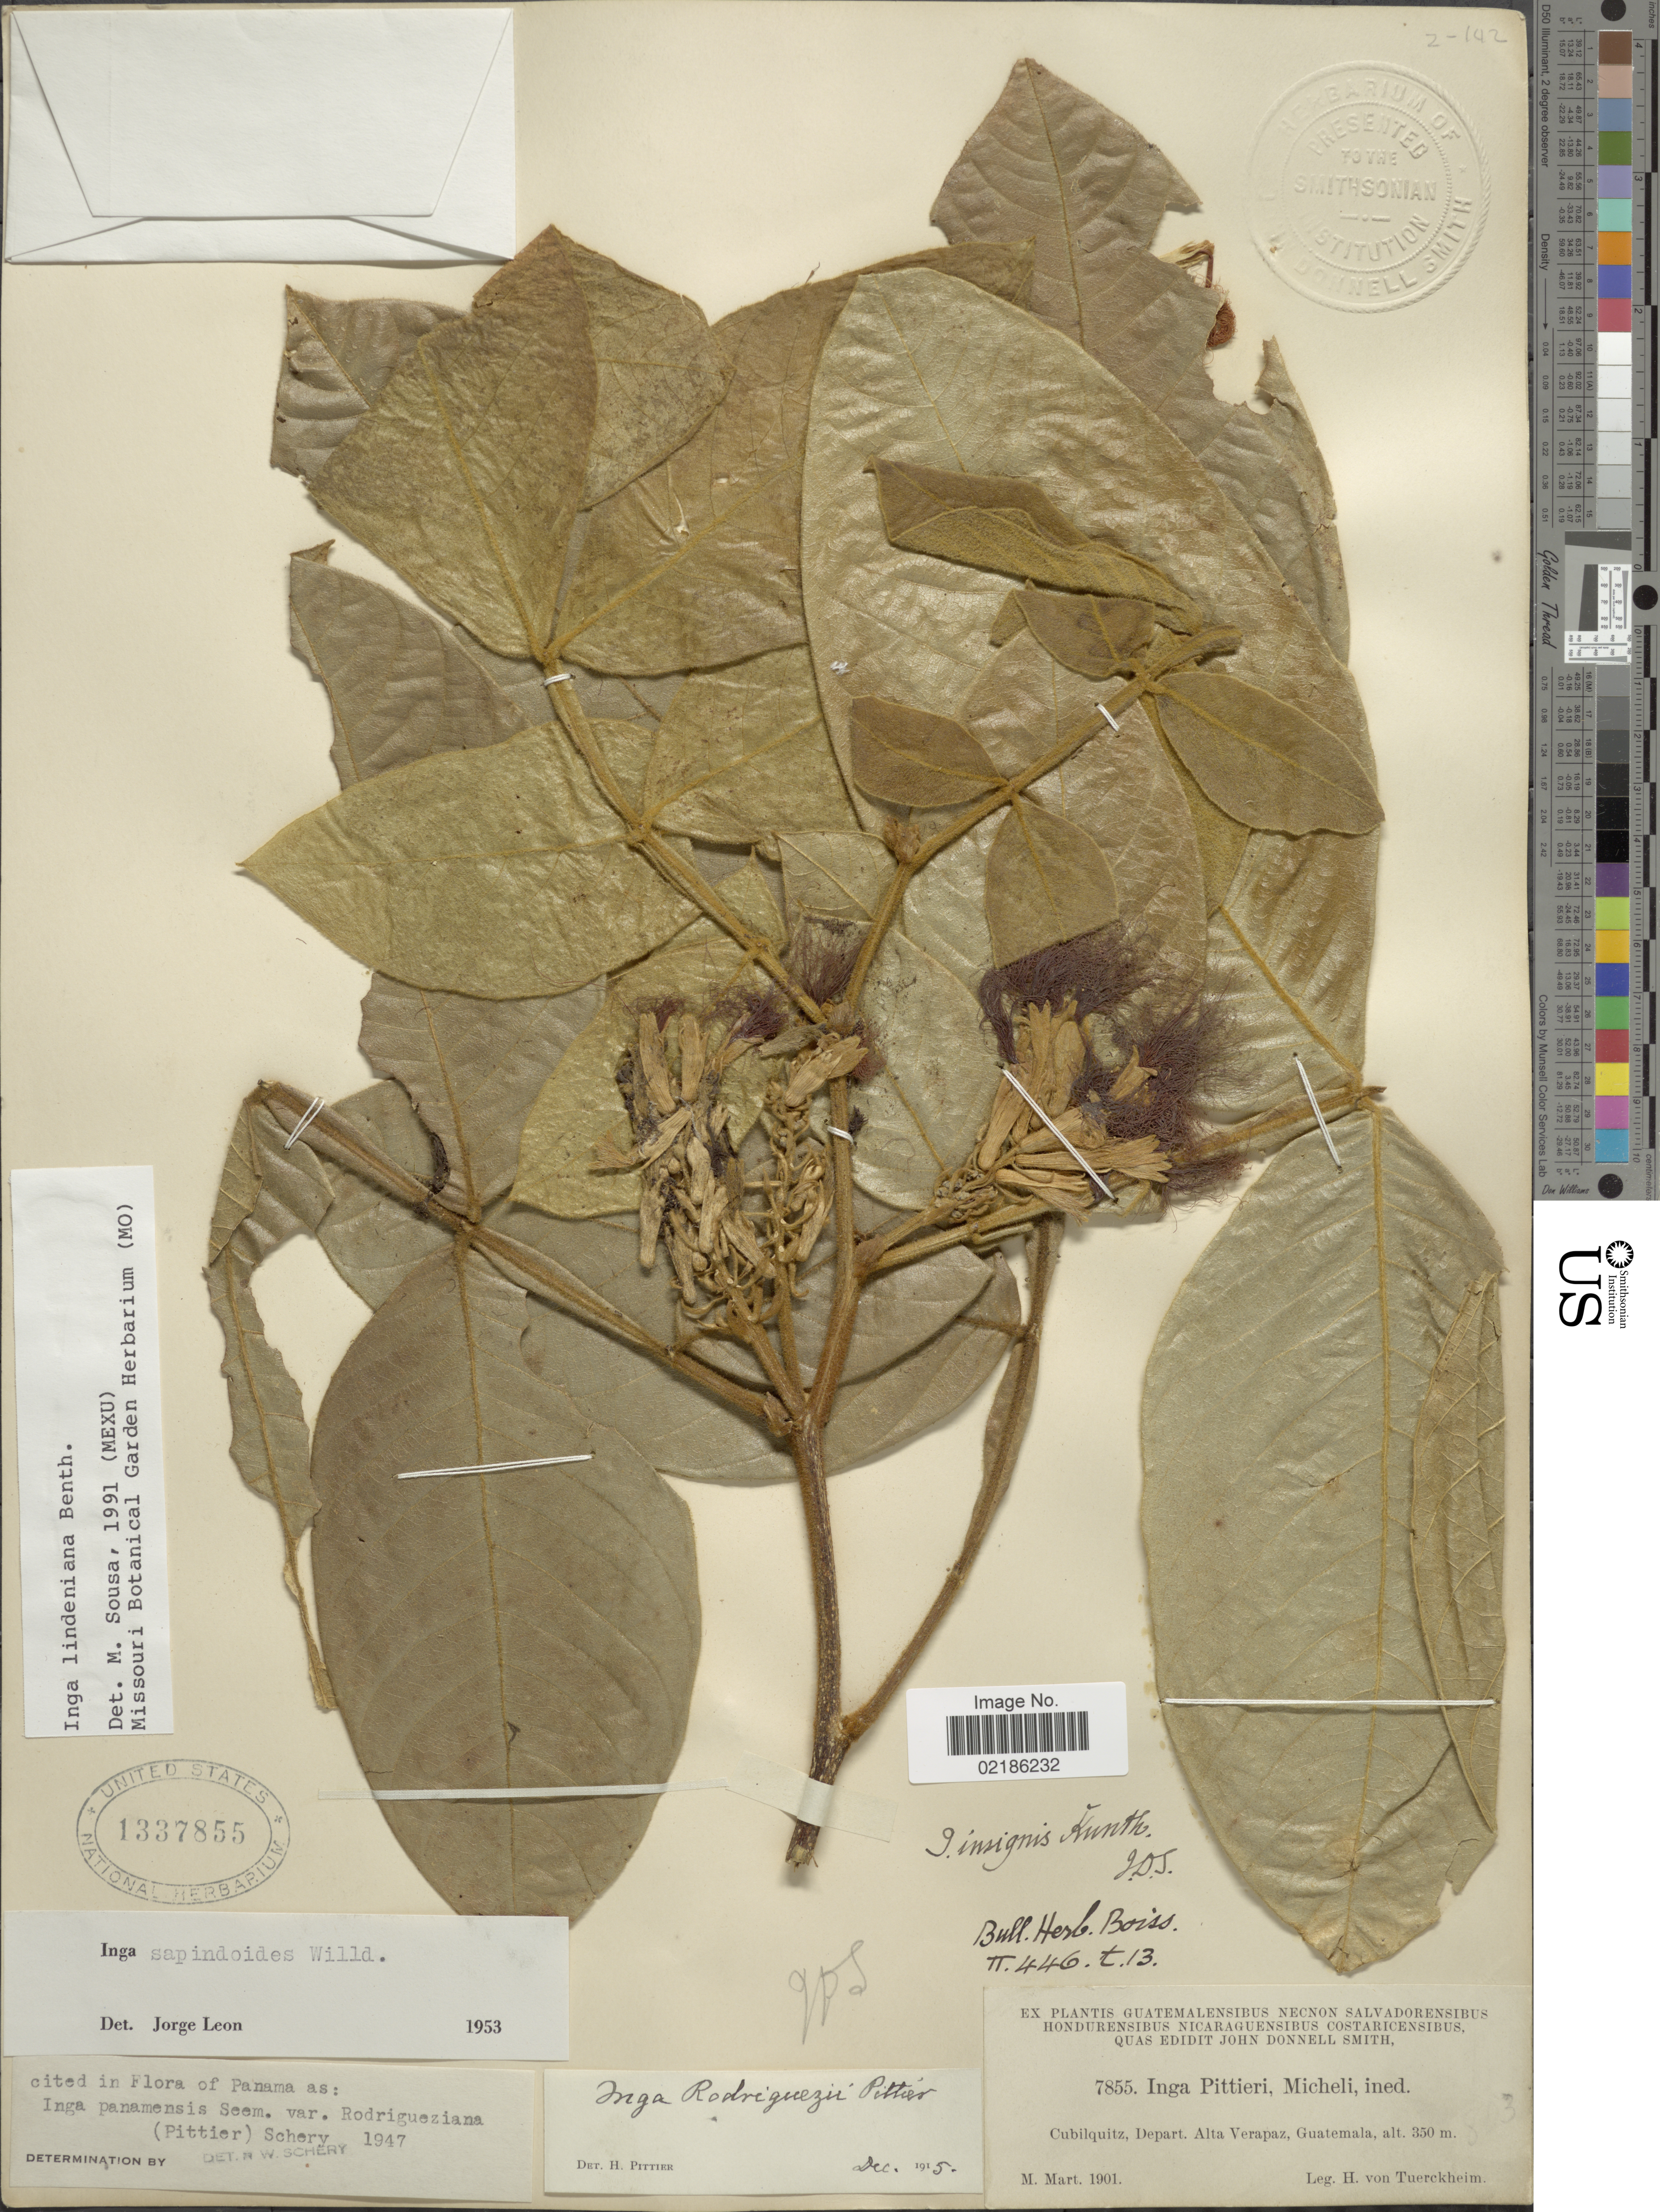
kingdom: Plantae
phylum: Tracheophyta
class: Magnoliopsida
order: Fabales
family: Fabaceae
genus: Inga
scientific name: Inga lindeniana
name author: Benth.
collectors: H. von Türckheim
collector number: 7855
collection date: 1901-03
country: Guatemala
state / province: Alta Verapaz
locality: Cubilquitz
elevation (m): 350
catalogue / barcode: US 1337855